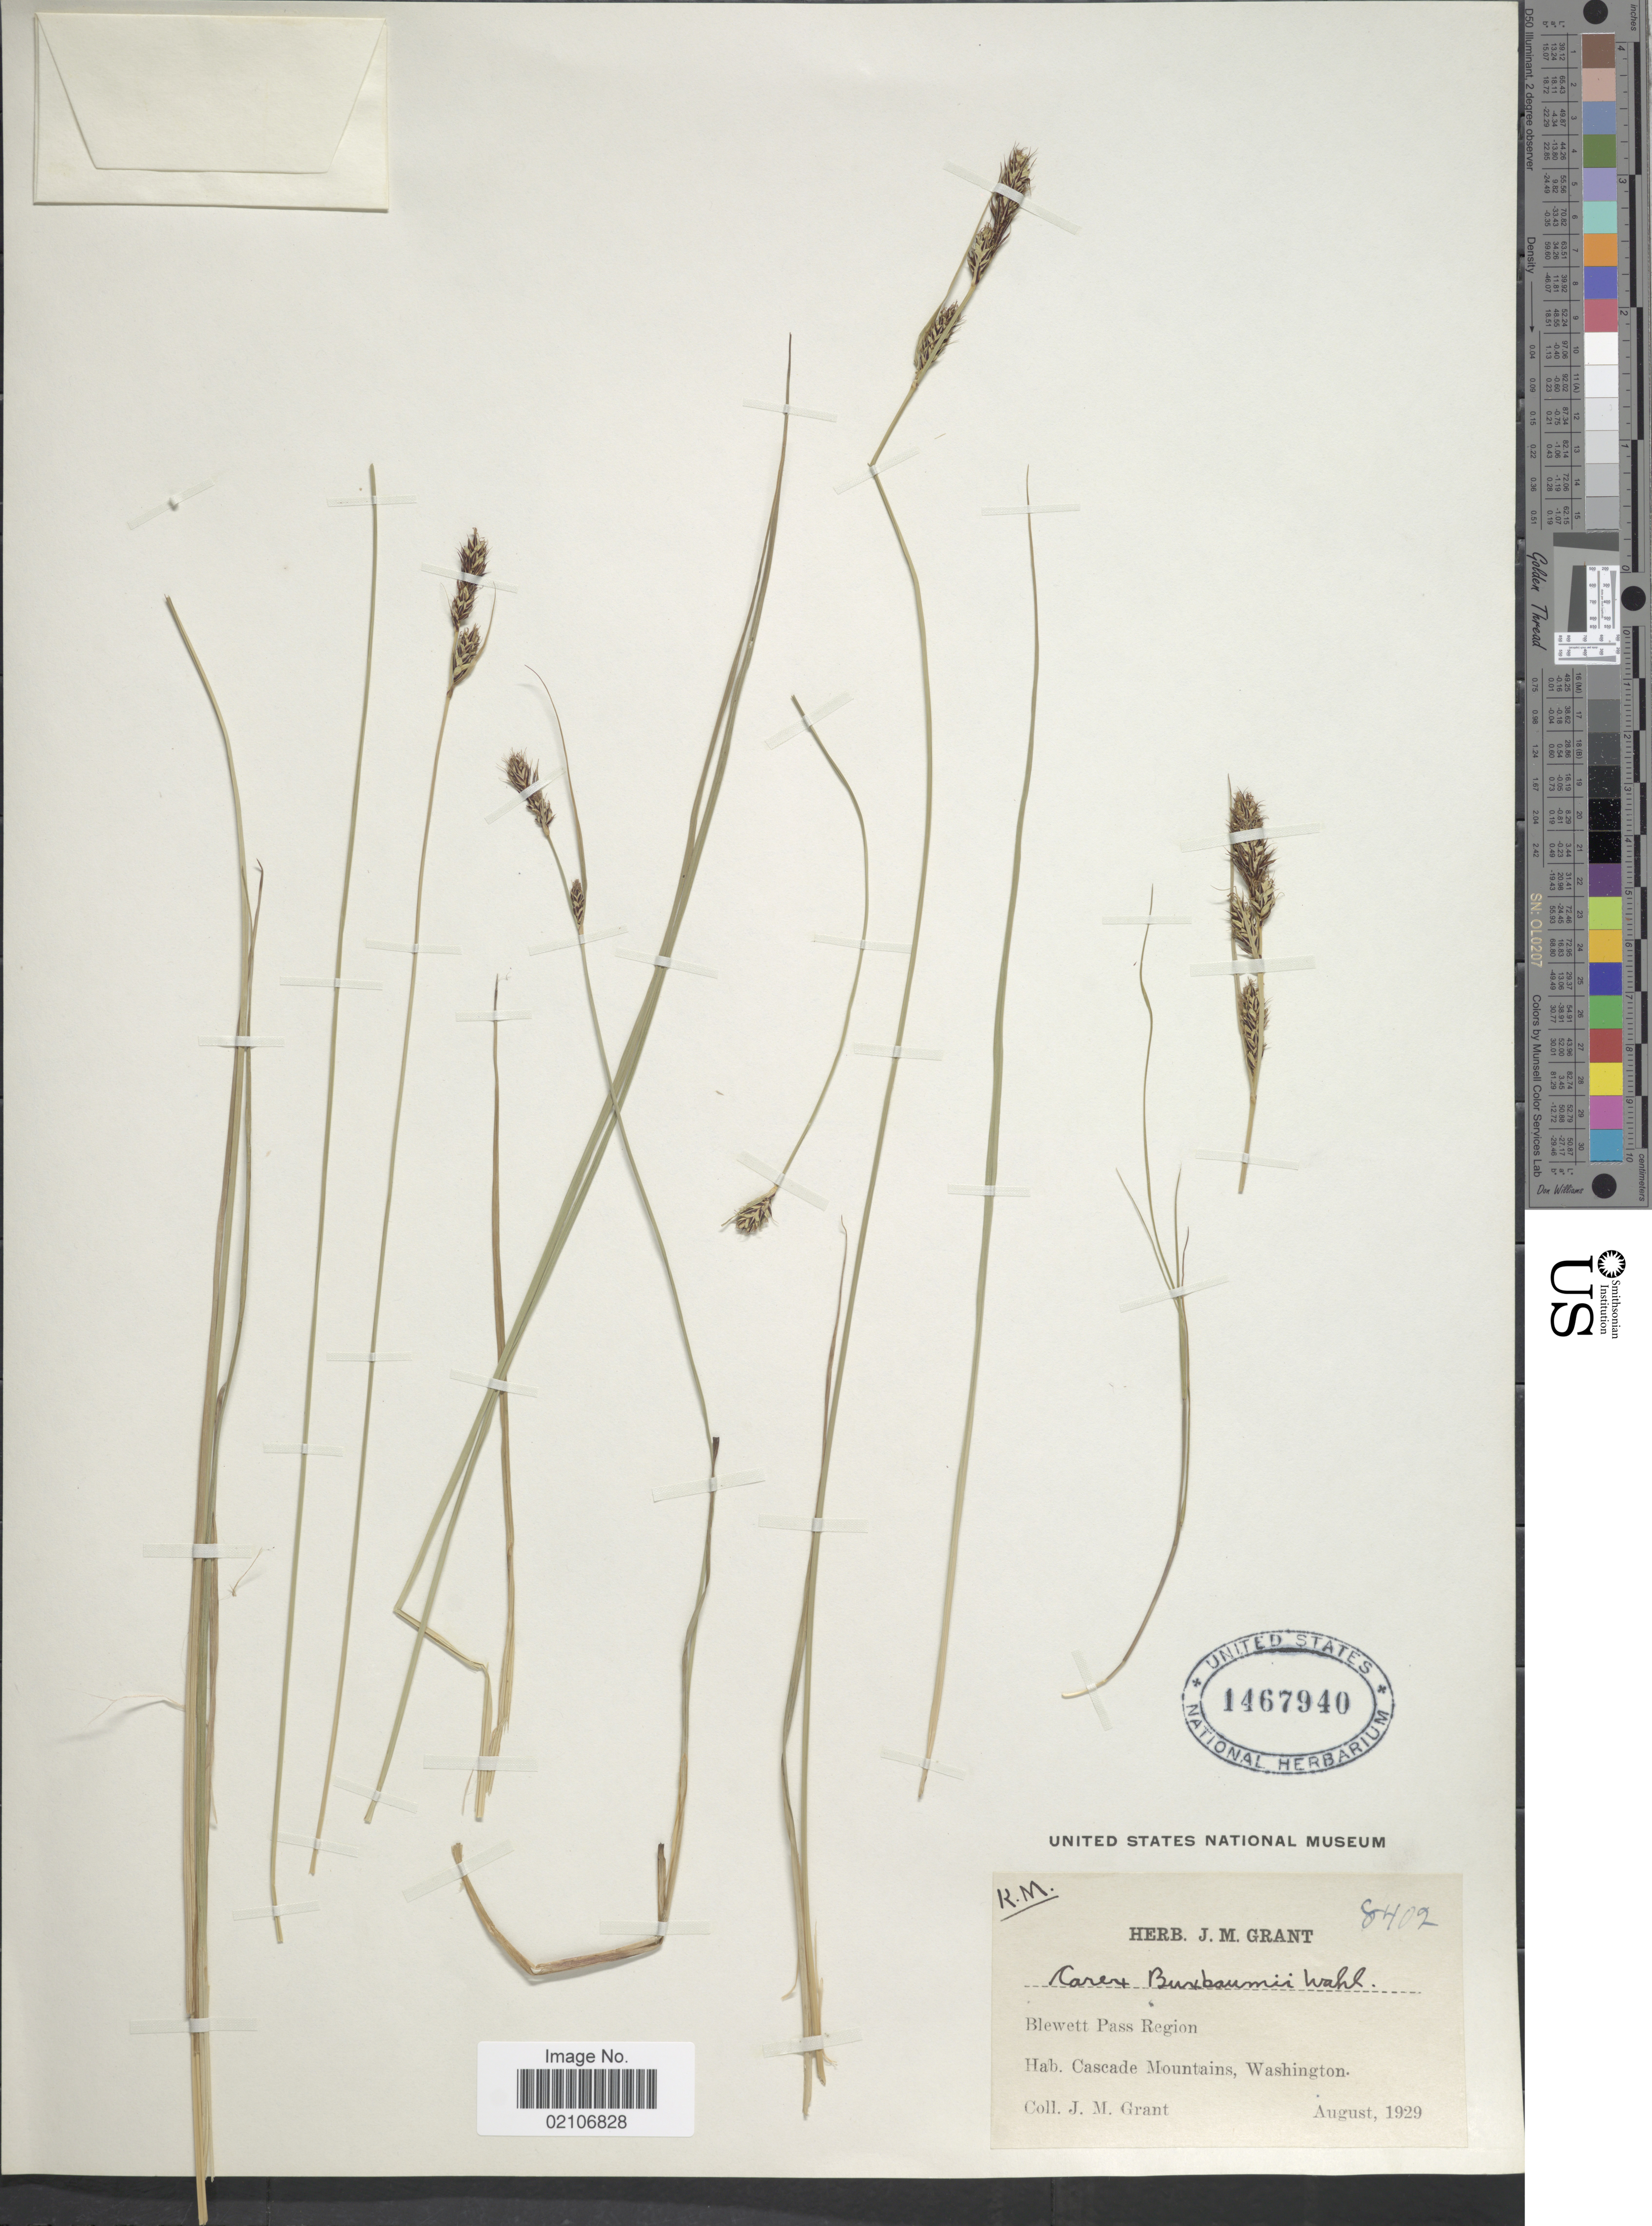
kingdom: Plantae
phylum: Tracheophyta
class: Liliopsida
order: Poales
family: Cyperaceae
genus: Carex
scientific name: Carex buxbaumii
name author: Wahlenb.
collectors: J. M. Grant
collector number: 8402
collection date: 1929-08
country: United States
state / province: Washington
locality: Cascade Mountains, Washington.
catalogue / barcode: US 1467940